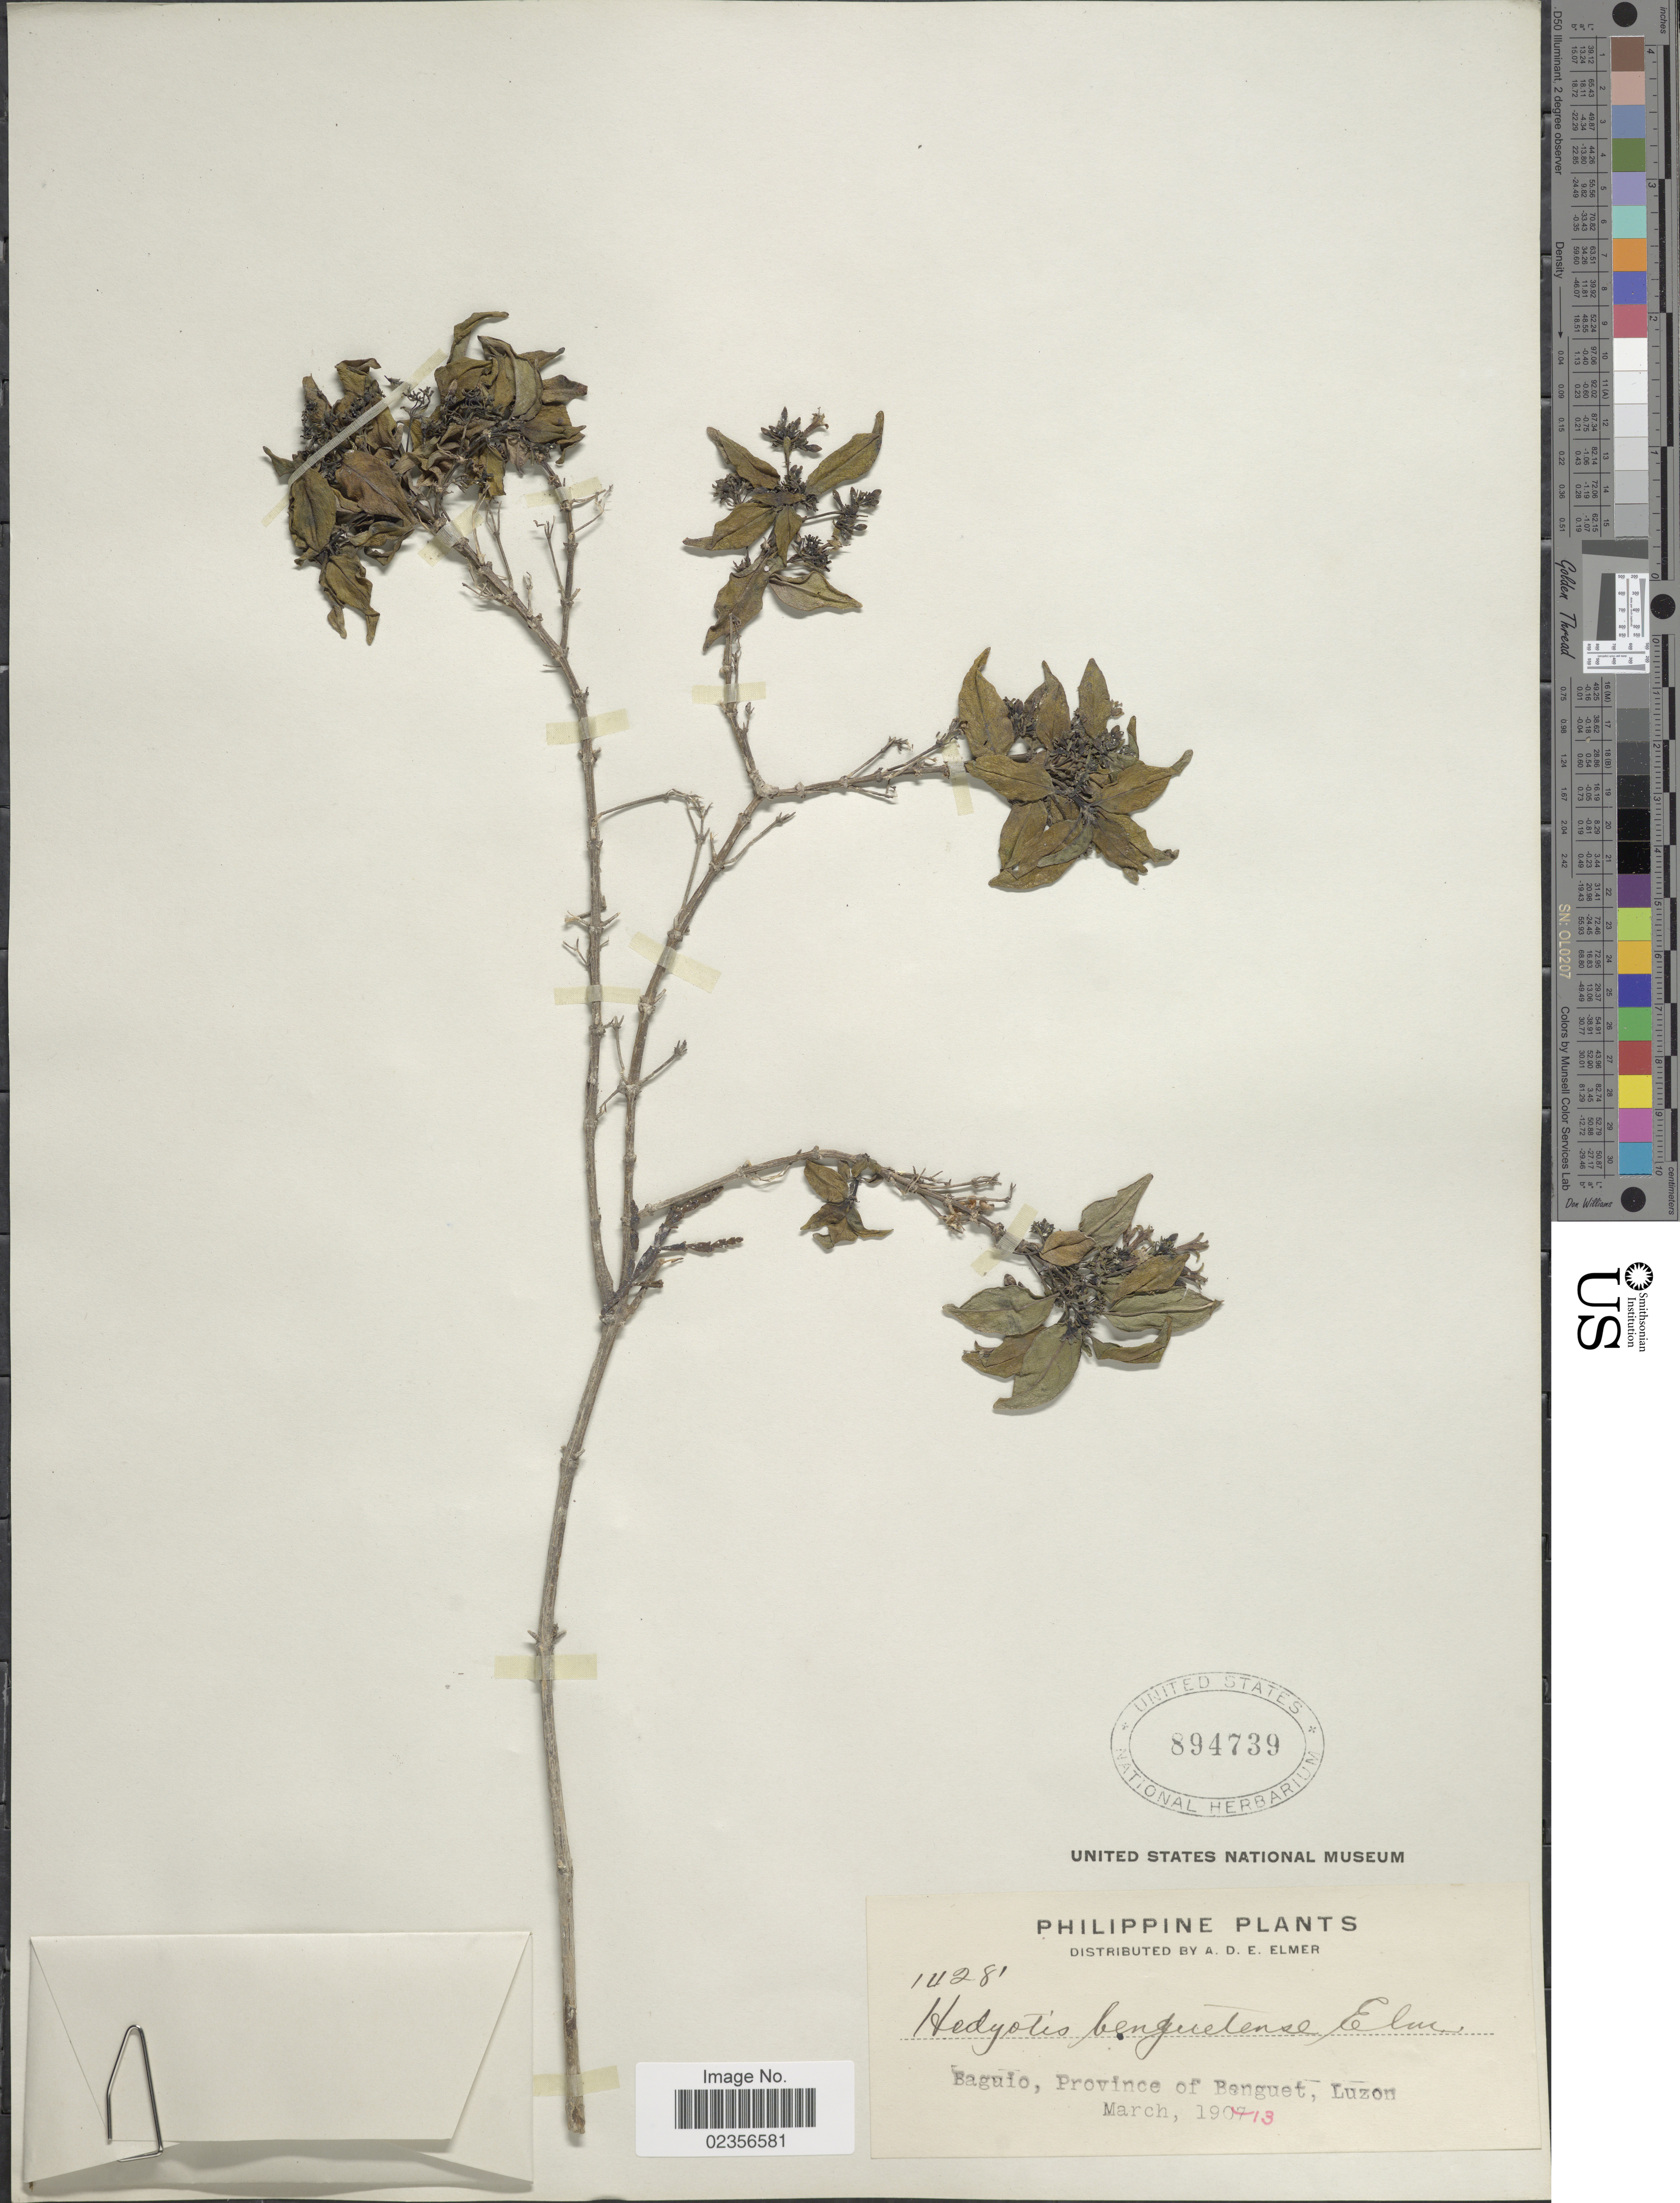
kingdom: Plantae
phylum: Tracheophyta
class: Magnoliopsida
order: Gentianales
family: Rubiaceae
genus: Hedyotis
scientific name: Hedyotis benguetensis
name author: Elmer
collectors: A. D. E. Elmer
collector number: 14281*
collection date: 1913-03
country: Philippines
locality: Baguio, Province of Benguet, Luzon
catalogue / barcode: US 894739